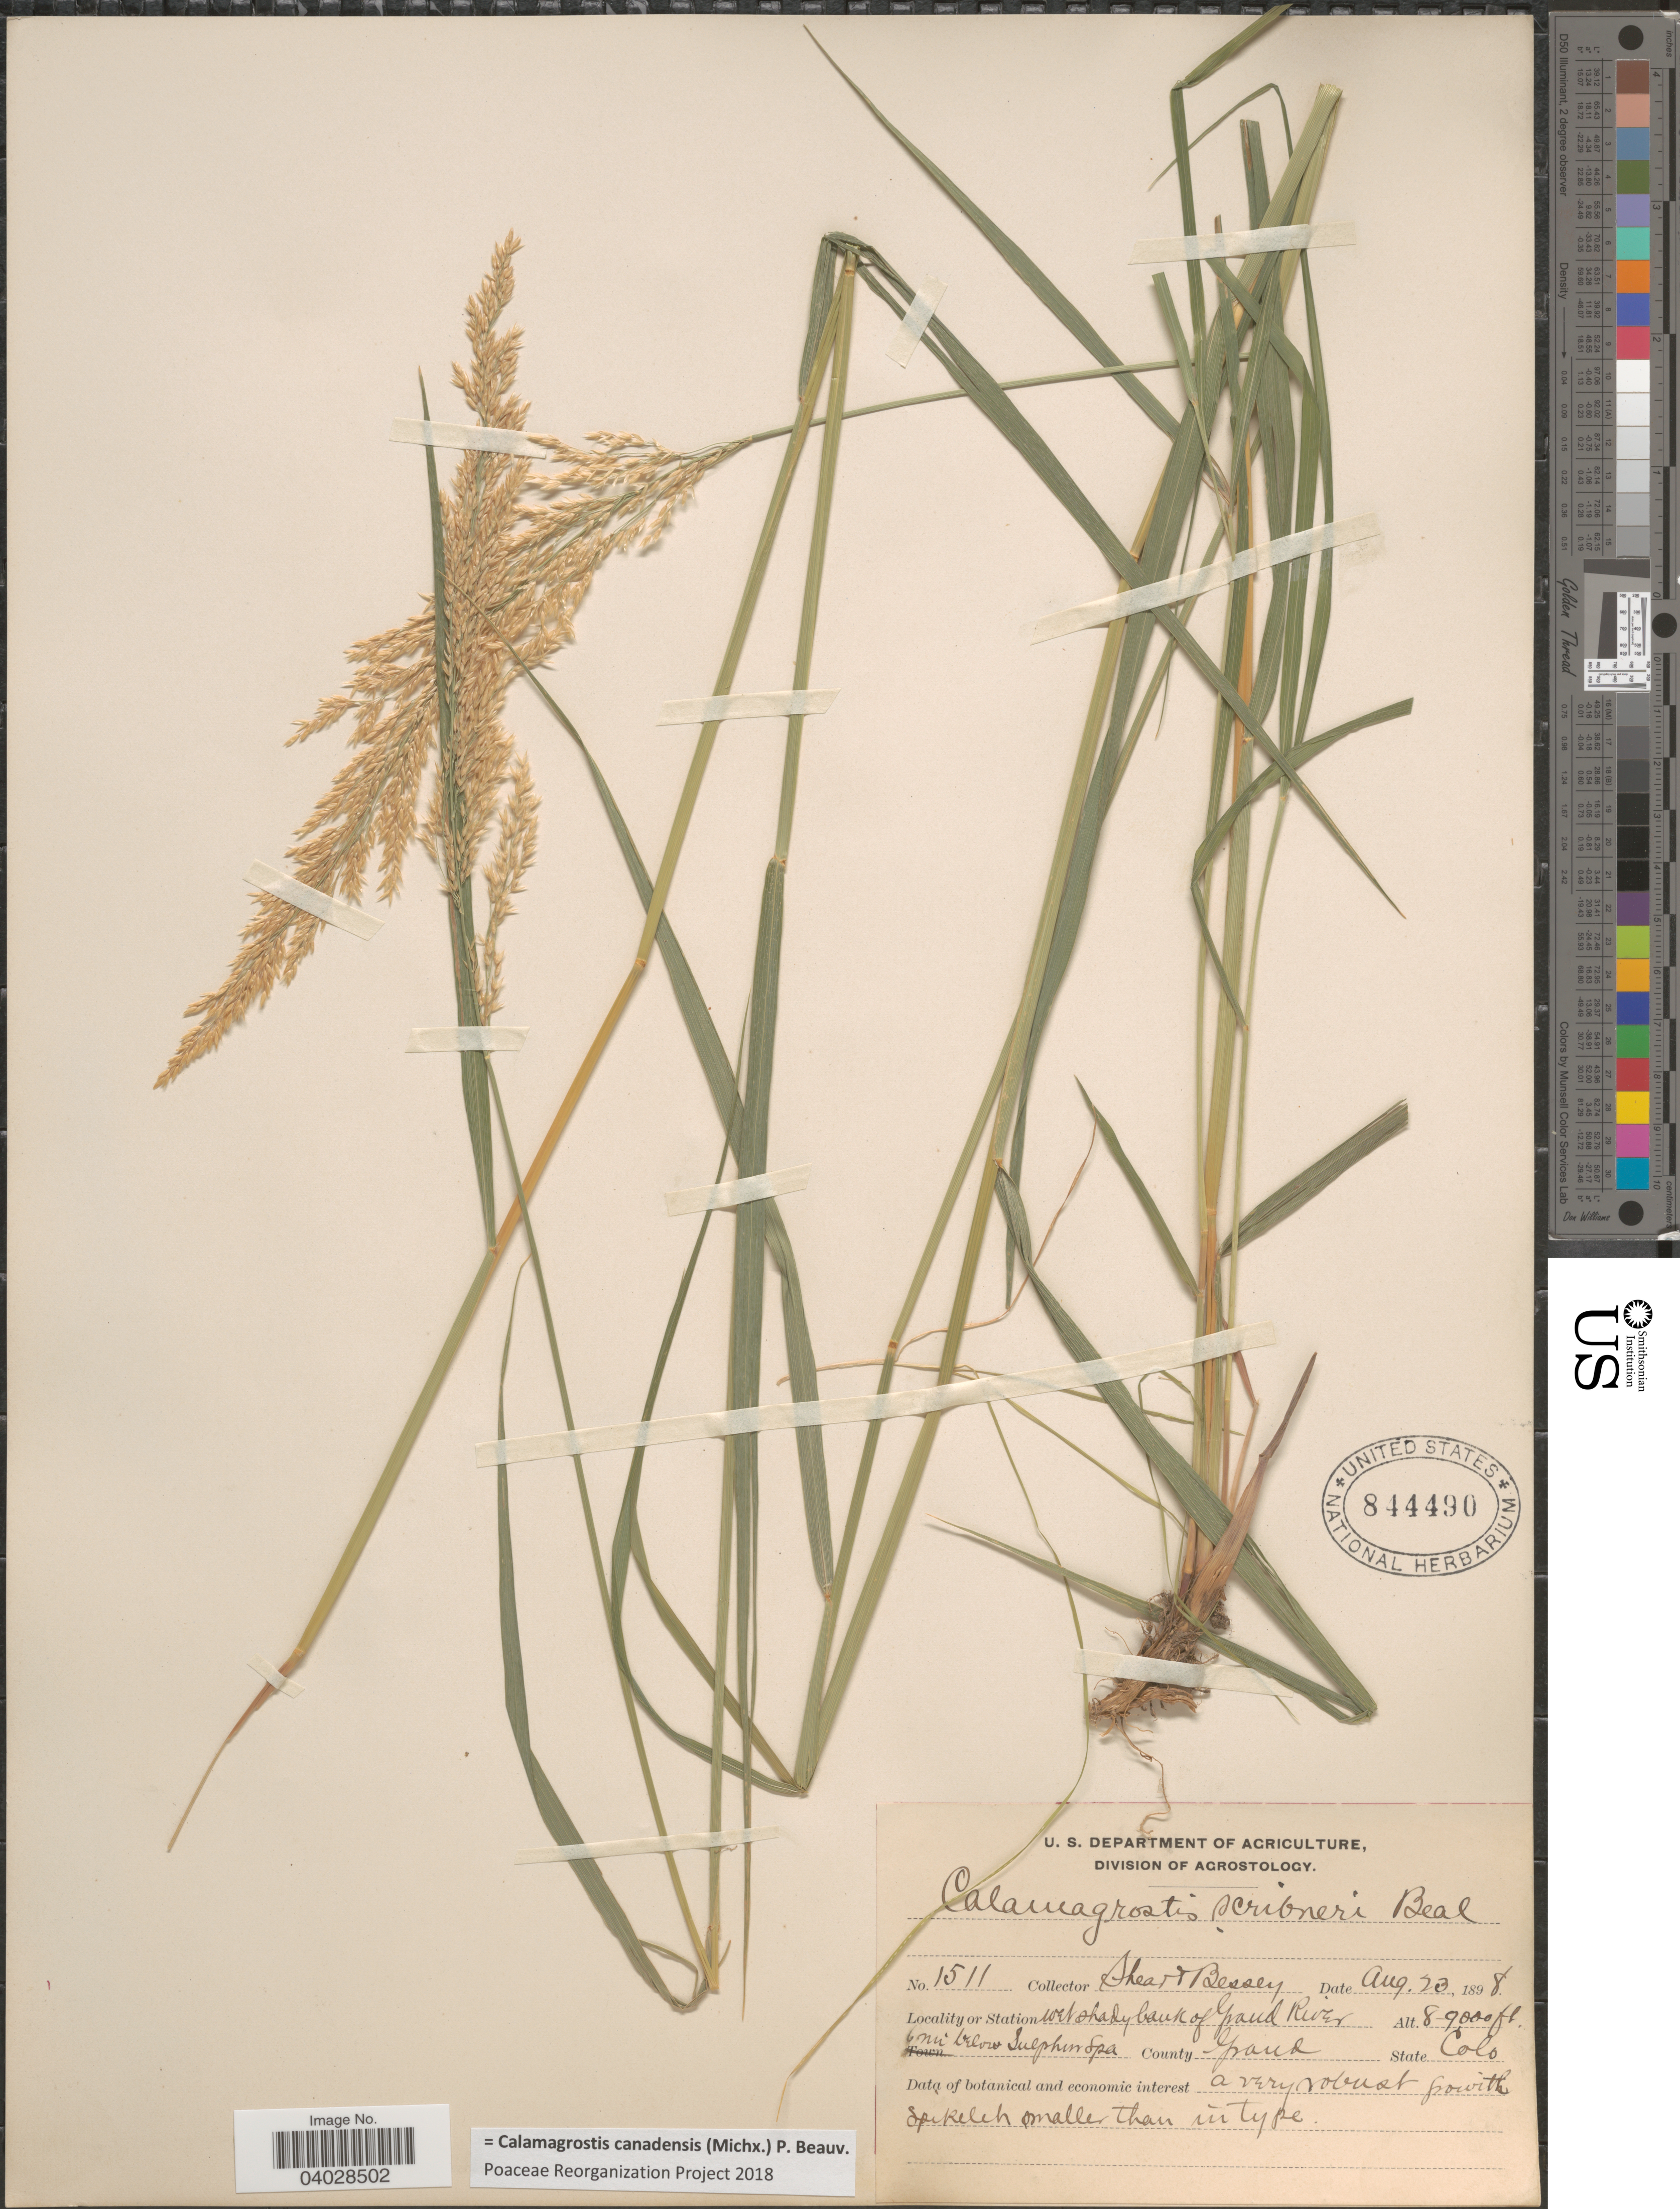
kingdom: Plantae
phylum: Tracheophyta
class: Liliopsida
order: Poales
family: Poaceae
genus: Calamagrostis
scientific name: Calamagrostis canadensis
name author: (Michx.) P. Beauv.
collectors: -- Shear & -. Bessey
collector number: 1511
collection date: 1898-08-20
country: United States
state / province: Colorado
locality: Station wet shady bank of Grand River. 6 mi below Sulphur Spa. County Grand.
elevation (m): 2438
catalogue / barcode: US 844490